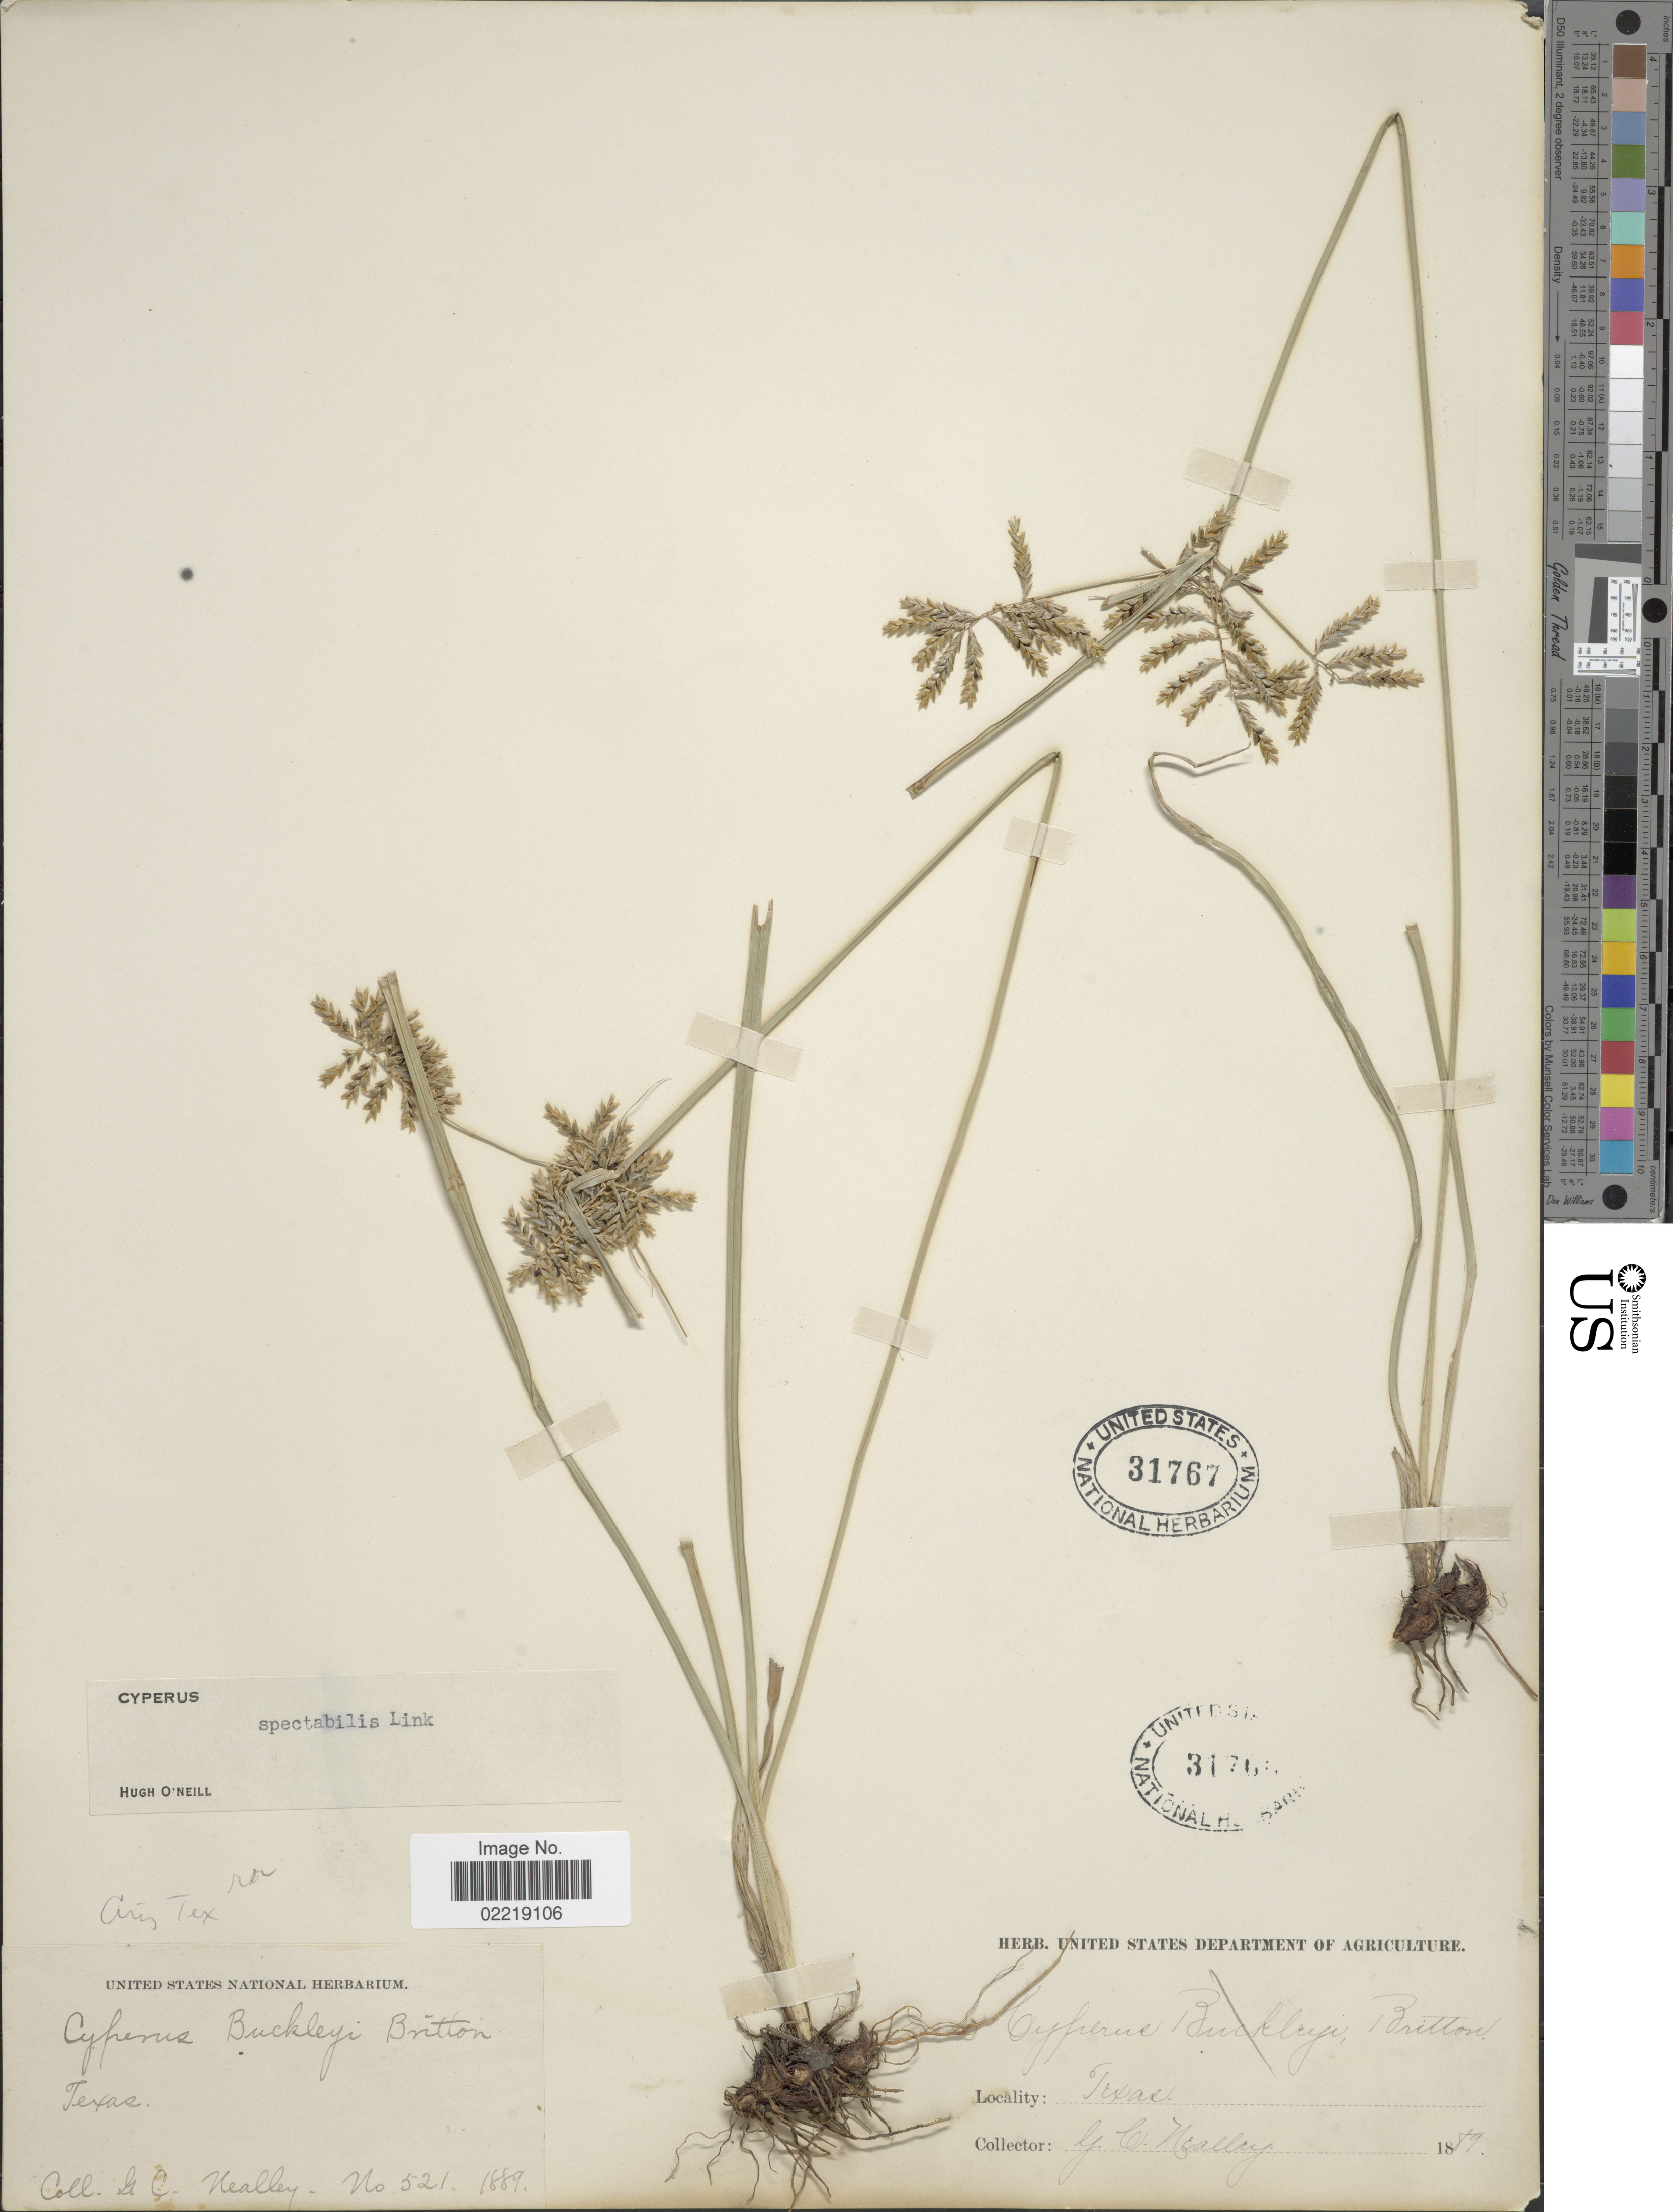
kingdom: Plantae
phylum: Tracheophyta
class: Liliopsida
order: Poales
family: Cyperaceae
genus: Cyperus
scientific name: Cyperus spectabilis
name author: Link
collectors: G. C. Nealley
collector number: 521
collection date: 1889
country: United States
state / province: Texas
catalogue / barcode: US 31767